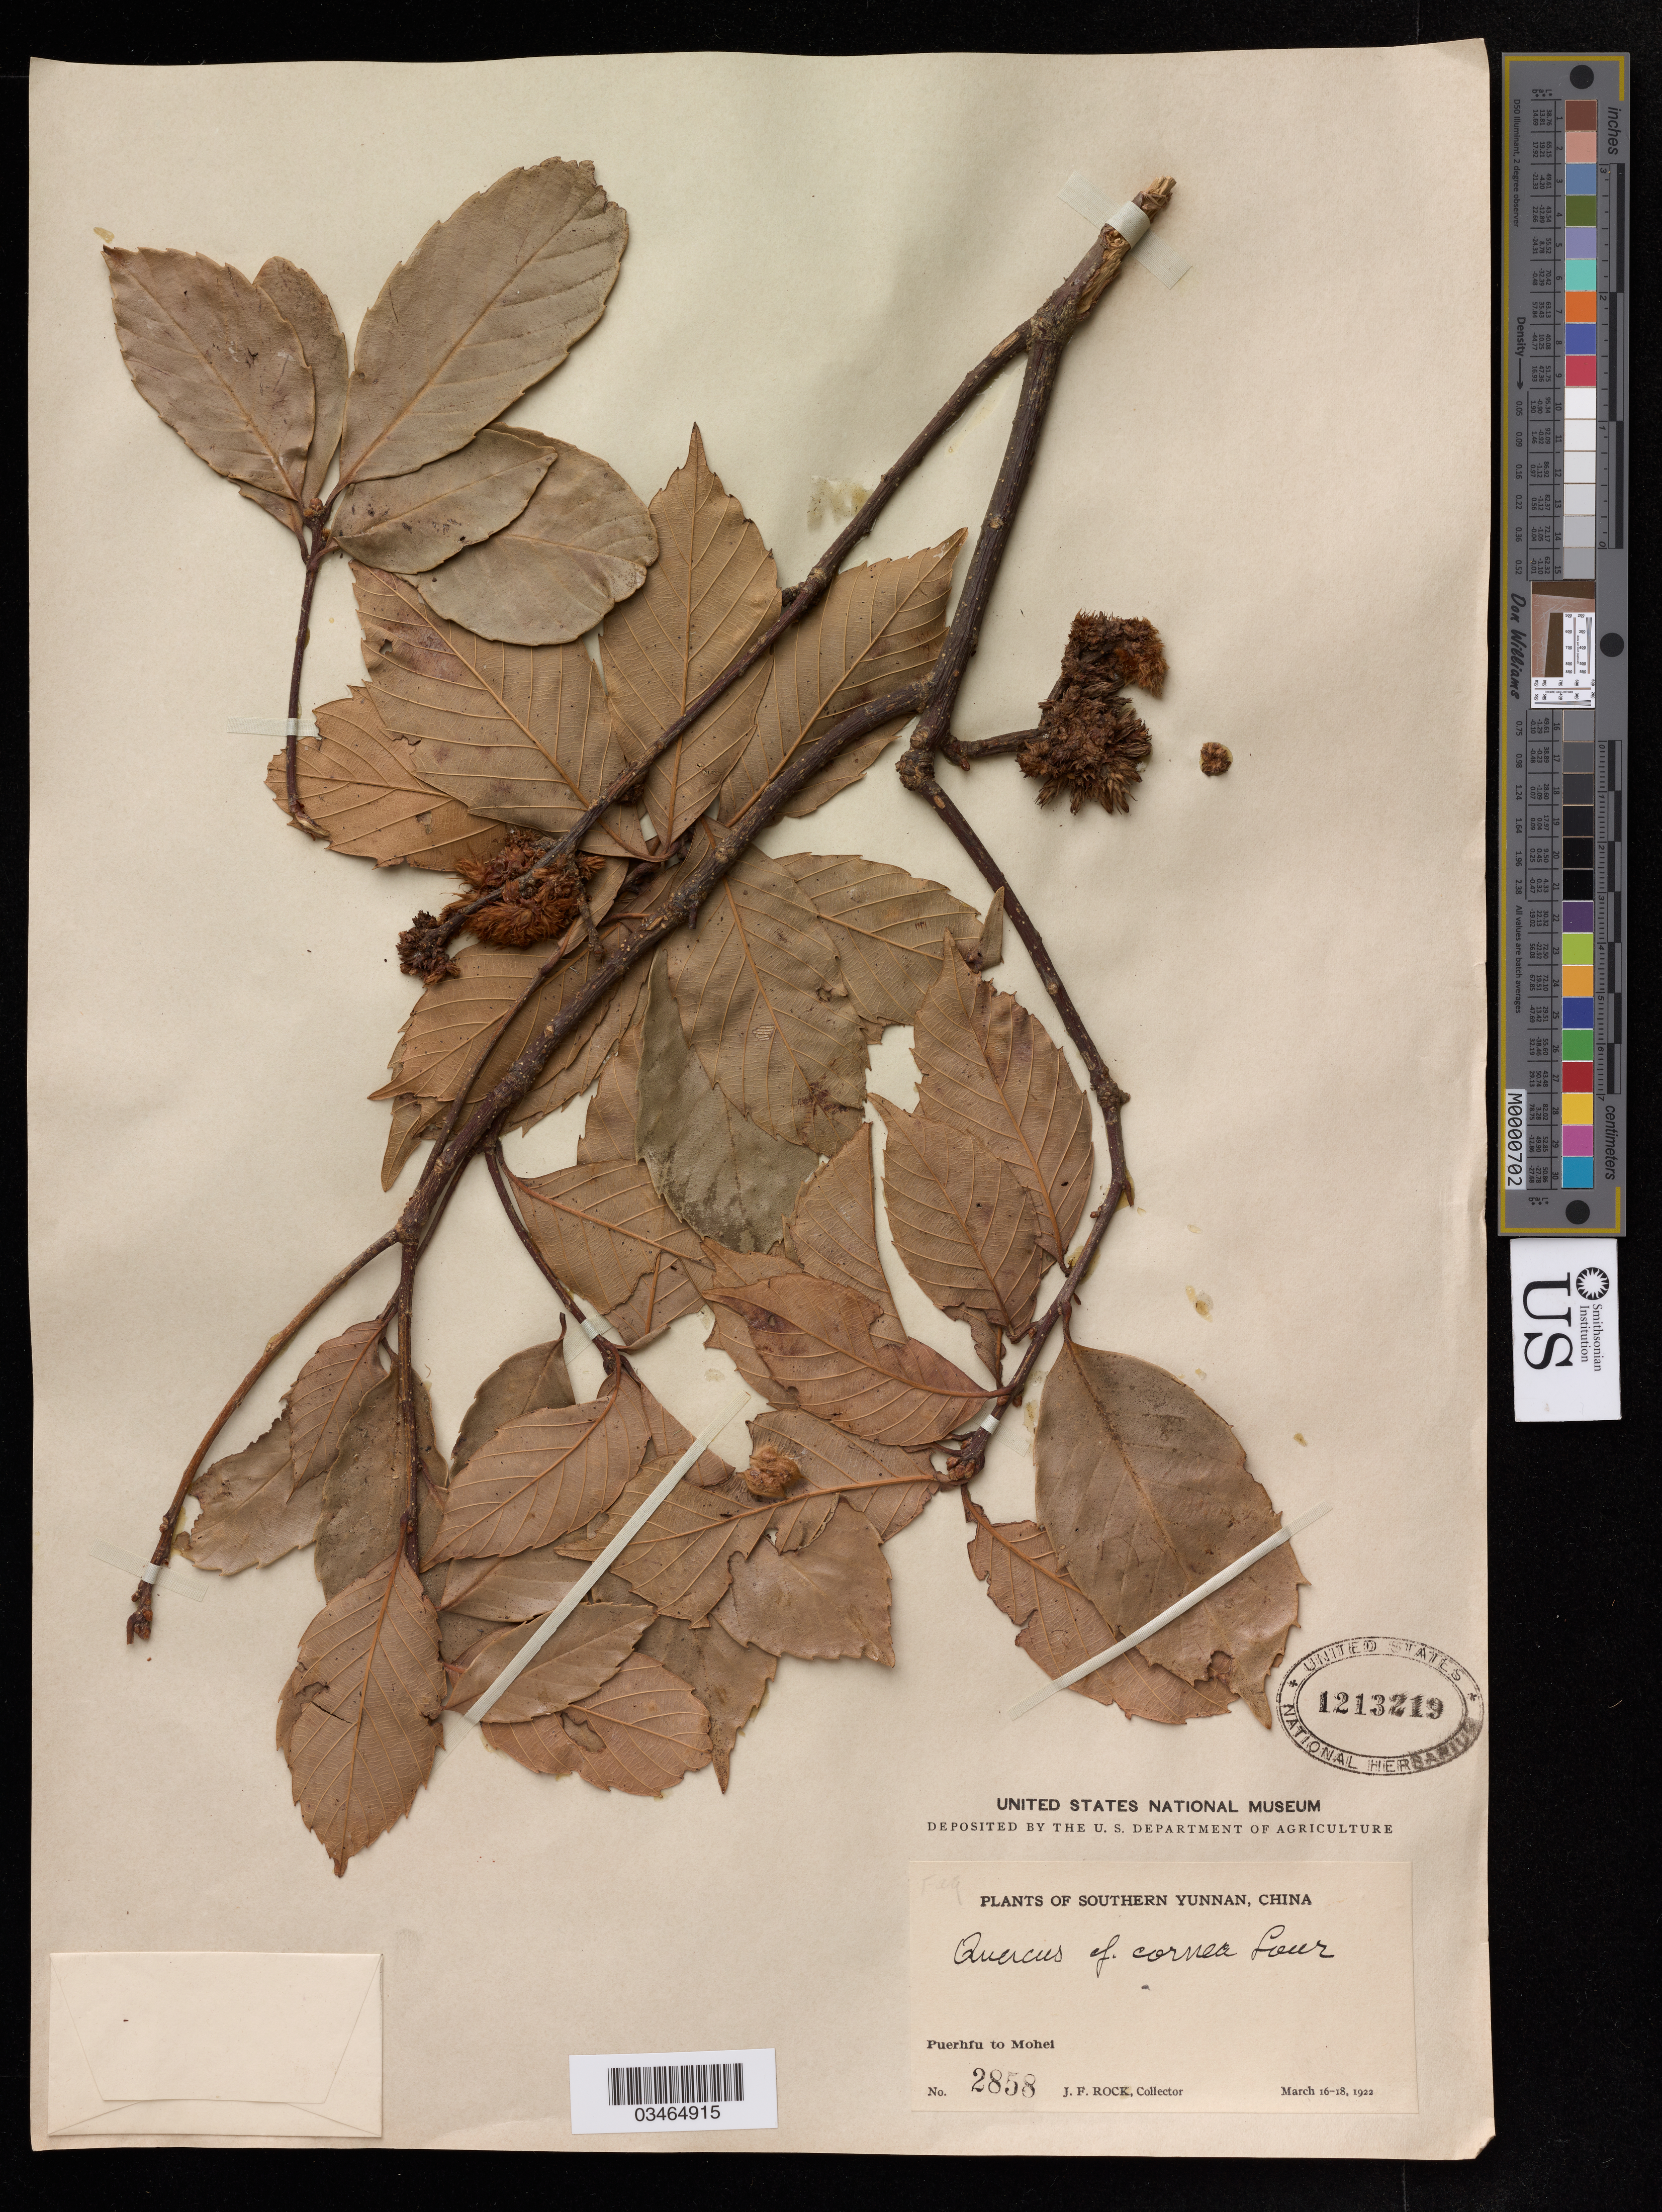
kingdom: Plantae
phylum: Tracheophyta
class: Magnoliopsida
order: Fagales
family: Fagaceae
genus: Quercus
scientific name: Quercus cornea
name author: Lour.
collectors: J. Rock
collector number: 2858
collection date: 1922-03-16/1922-03-18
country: China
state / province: Yunnan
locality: Southern Yunnan. Puerhfu to Mohei.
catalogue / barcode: US 1213219